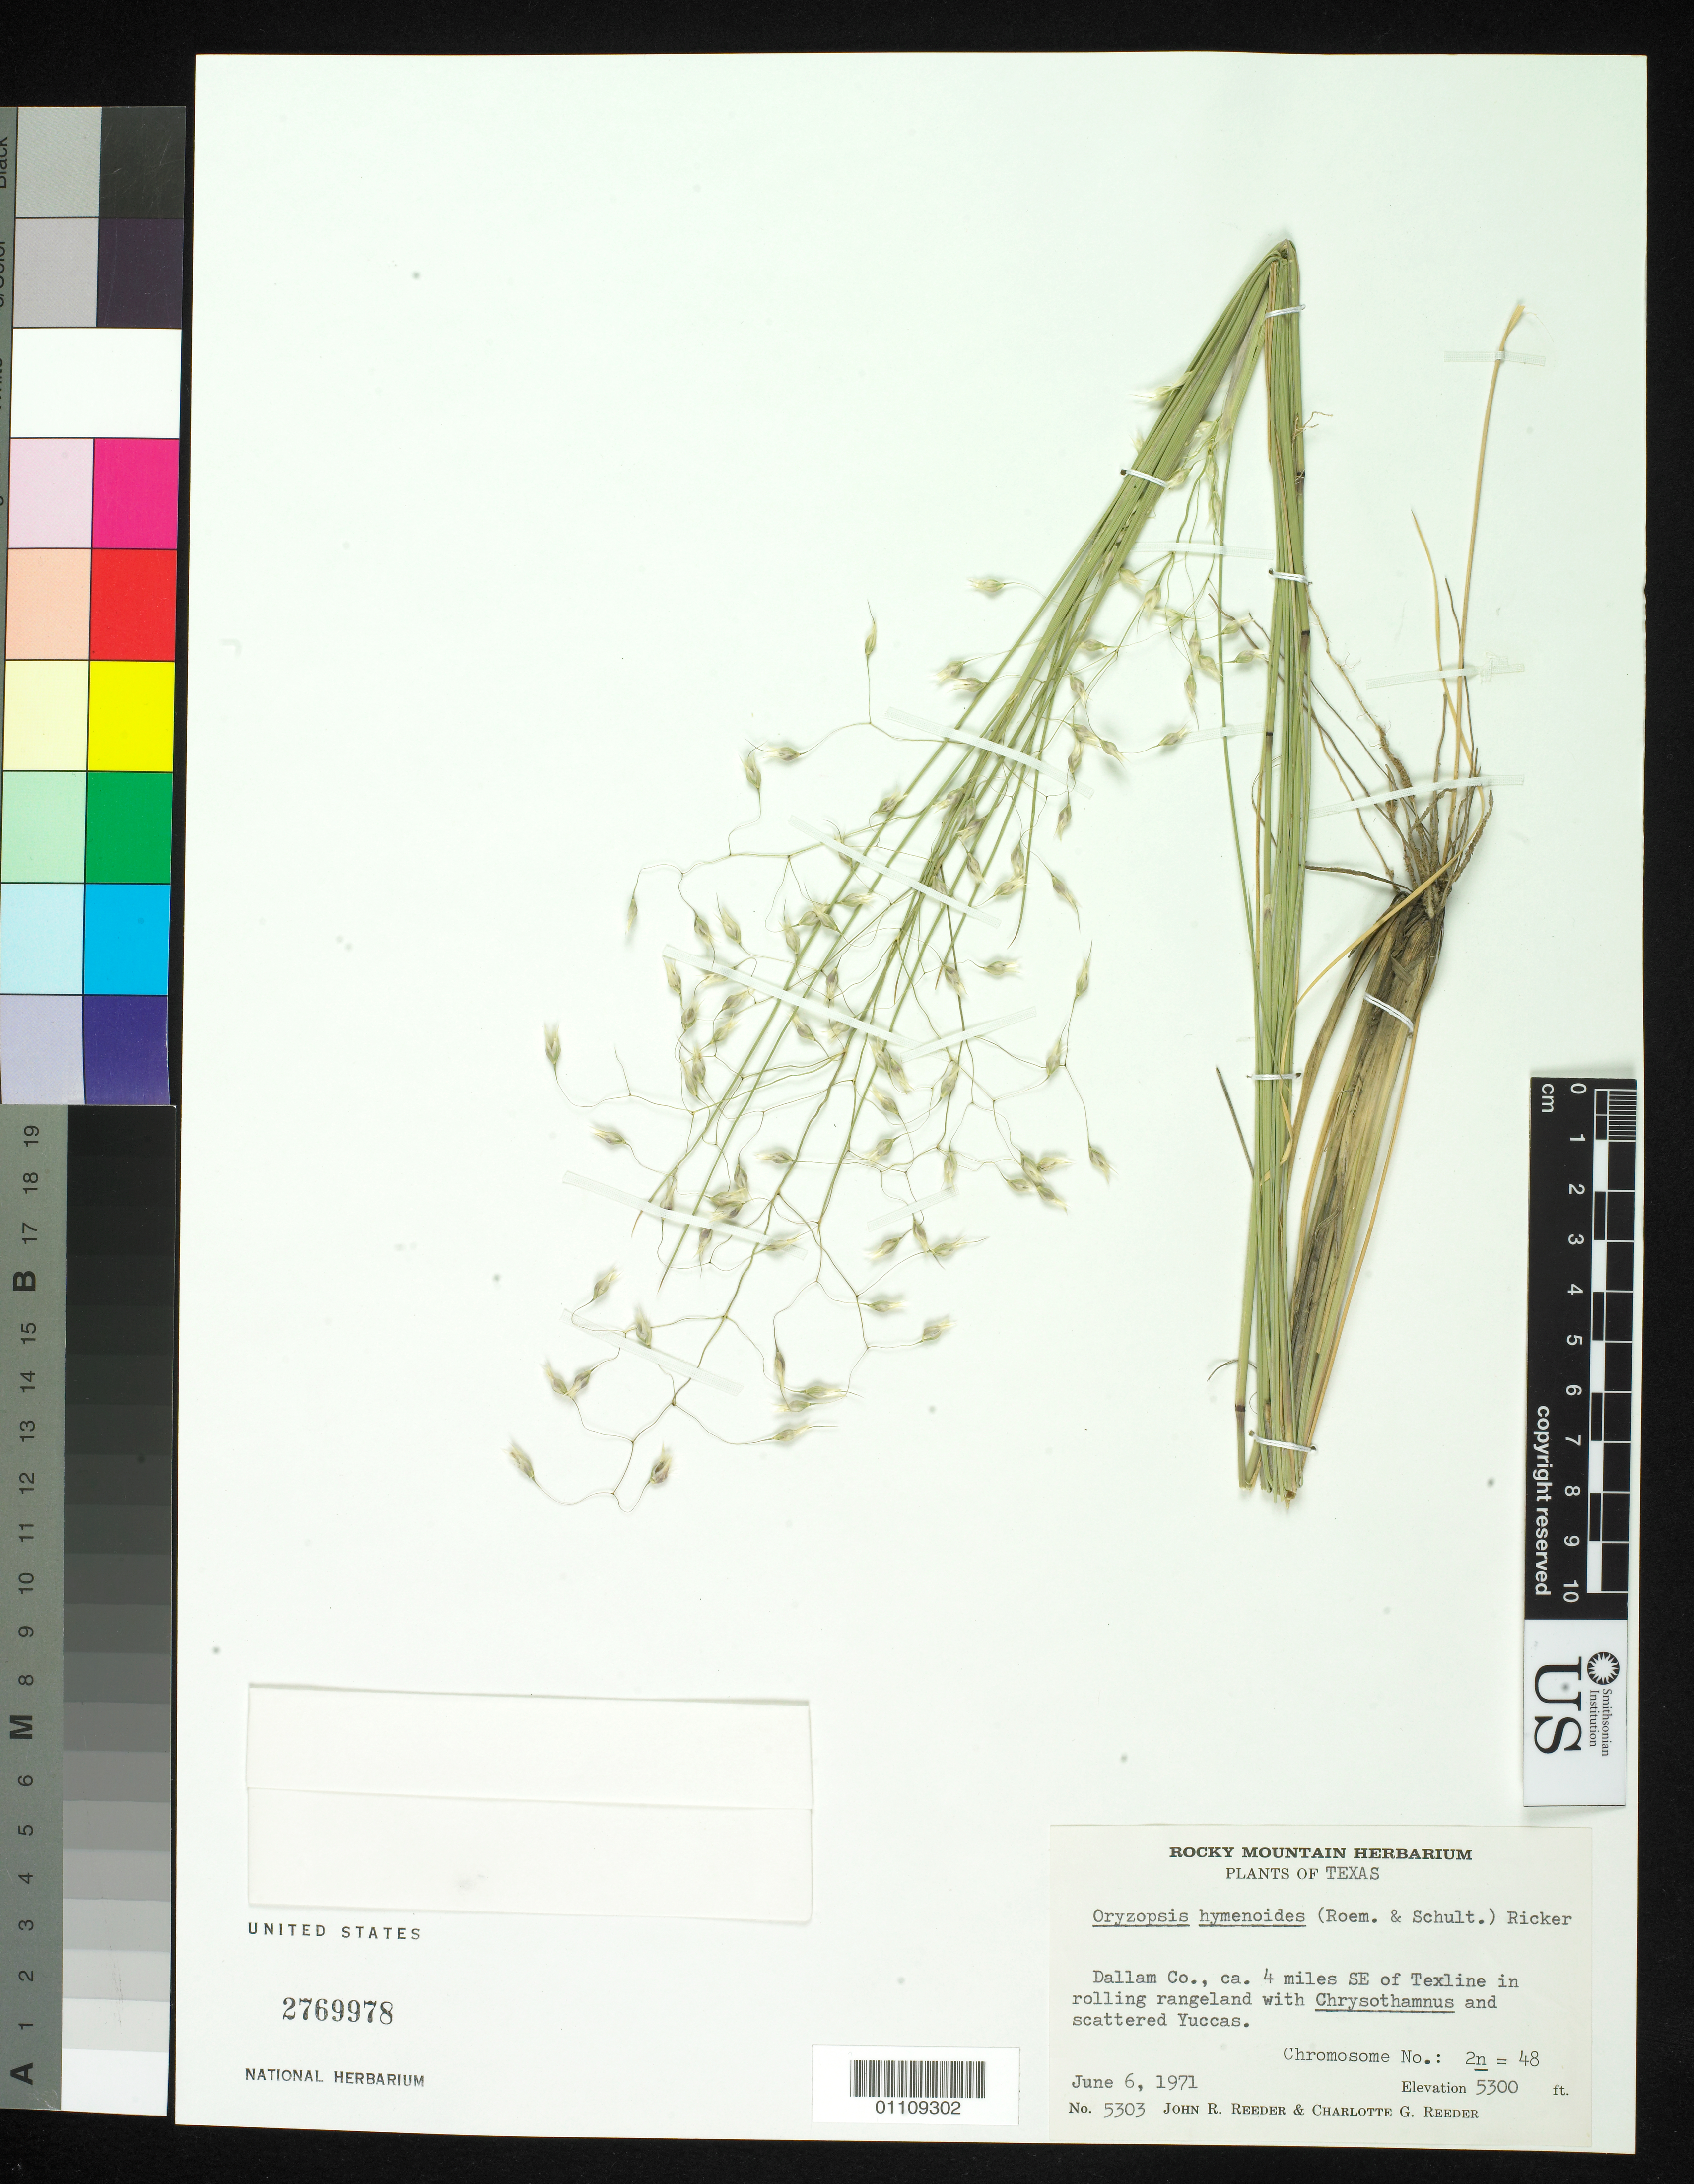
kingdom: Plantae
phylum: Tracheophyta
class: Liliopsida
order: Poales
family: Poaceae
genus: Oryzopsis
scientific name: Oryzopsis hymenoides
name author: (Roem. & Schult.) Ricker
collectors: J.R. Reeder & C.O. Reeder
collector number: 5303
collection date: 1971-06-06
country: United States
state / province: TEXAS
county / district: Dallam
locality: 4 miles SE. of Texline in rolling rangeland with Chrysothamnus and scattered Yuccas.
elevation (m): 1615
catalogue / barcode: US 2769978